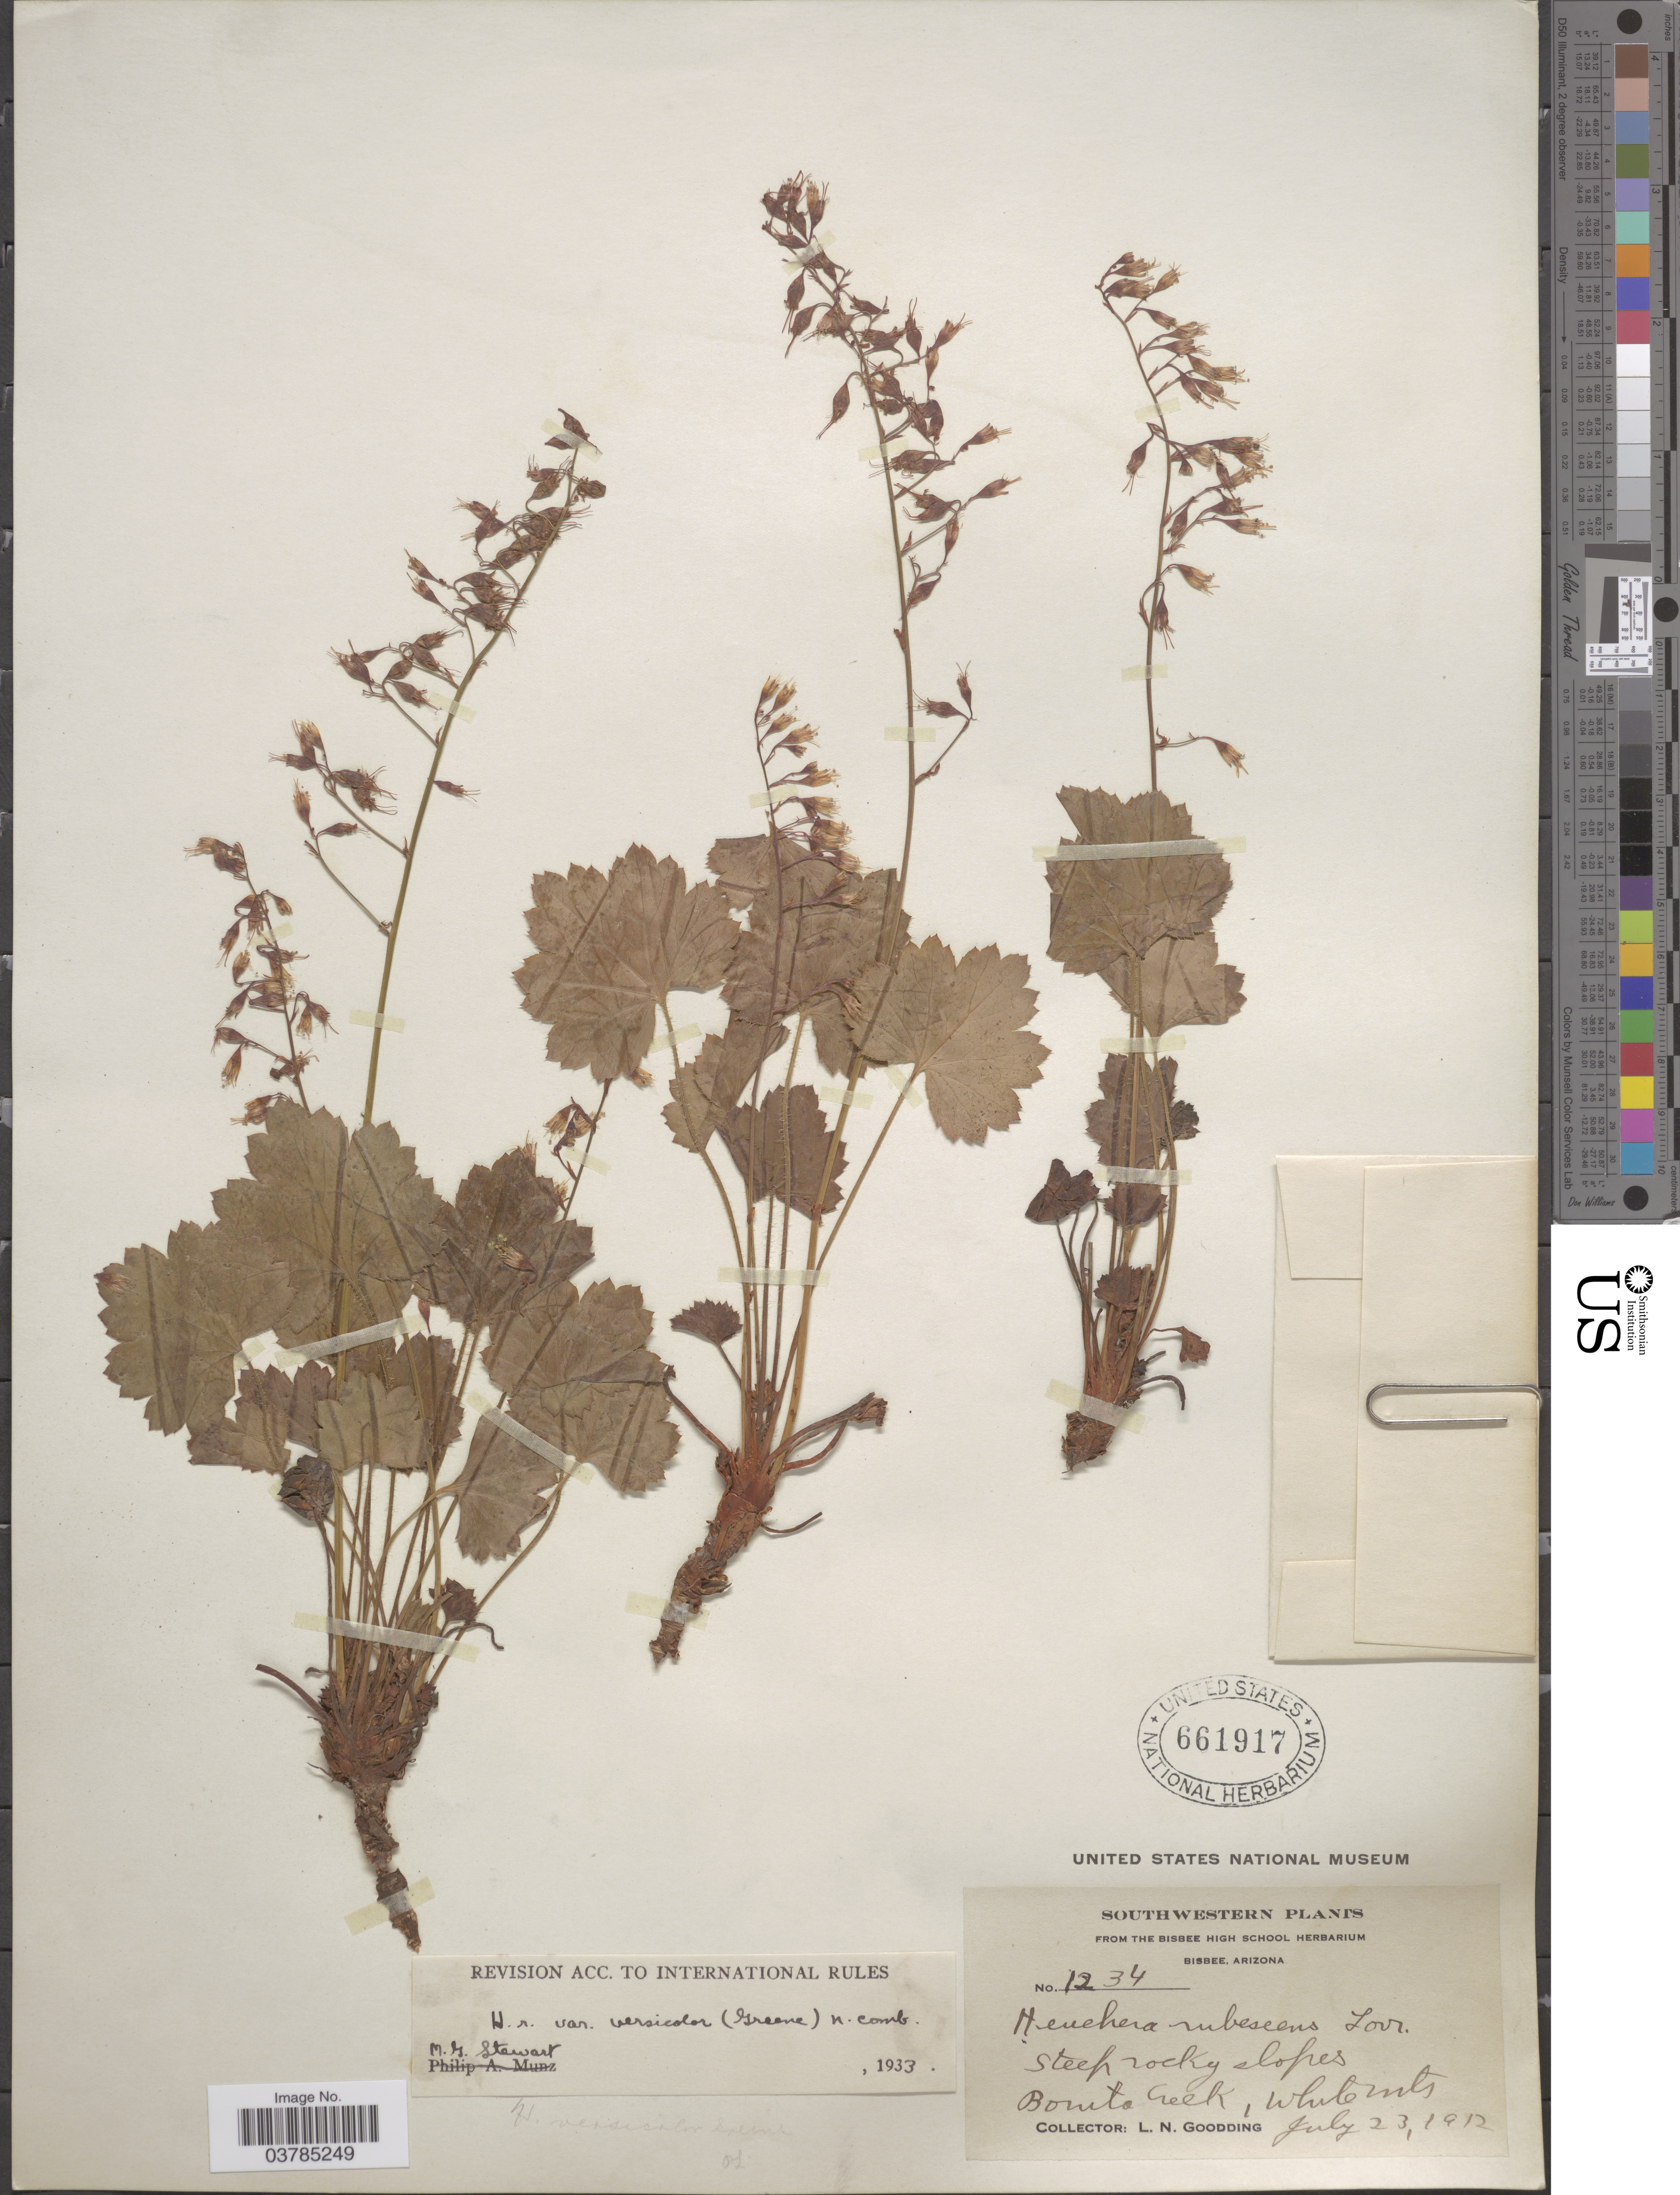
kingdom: Plantae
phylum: Tracheophyta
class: Magnoliopsida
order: Saxifragales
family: Saxifragaceae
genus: Heuchera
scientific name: Heuchera versicolor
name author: Greene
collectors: L. N. Goodding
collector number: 1234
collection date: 1912-07-23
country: United States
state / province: Arizona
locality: Southwestern. Steep rocky slopes Bonita Creek, White Mts.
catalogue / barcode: US 661917